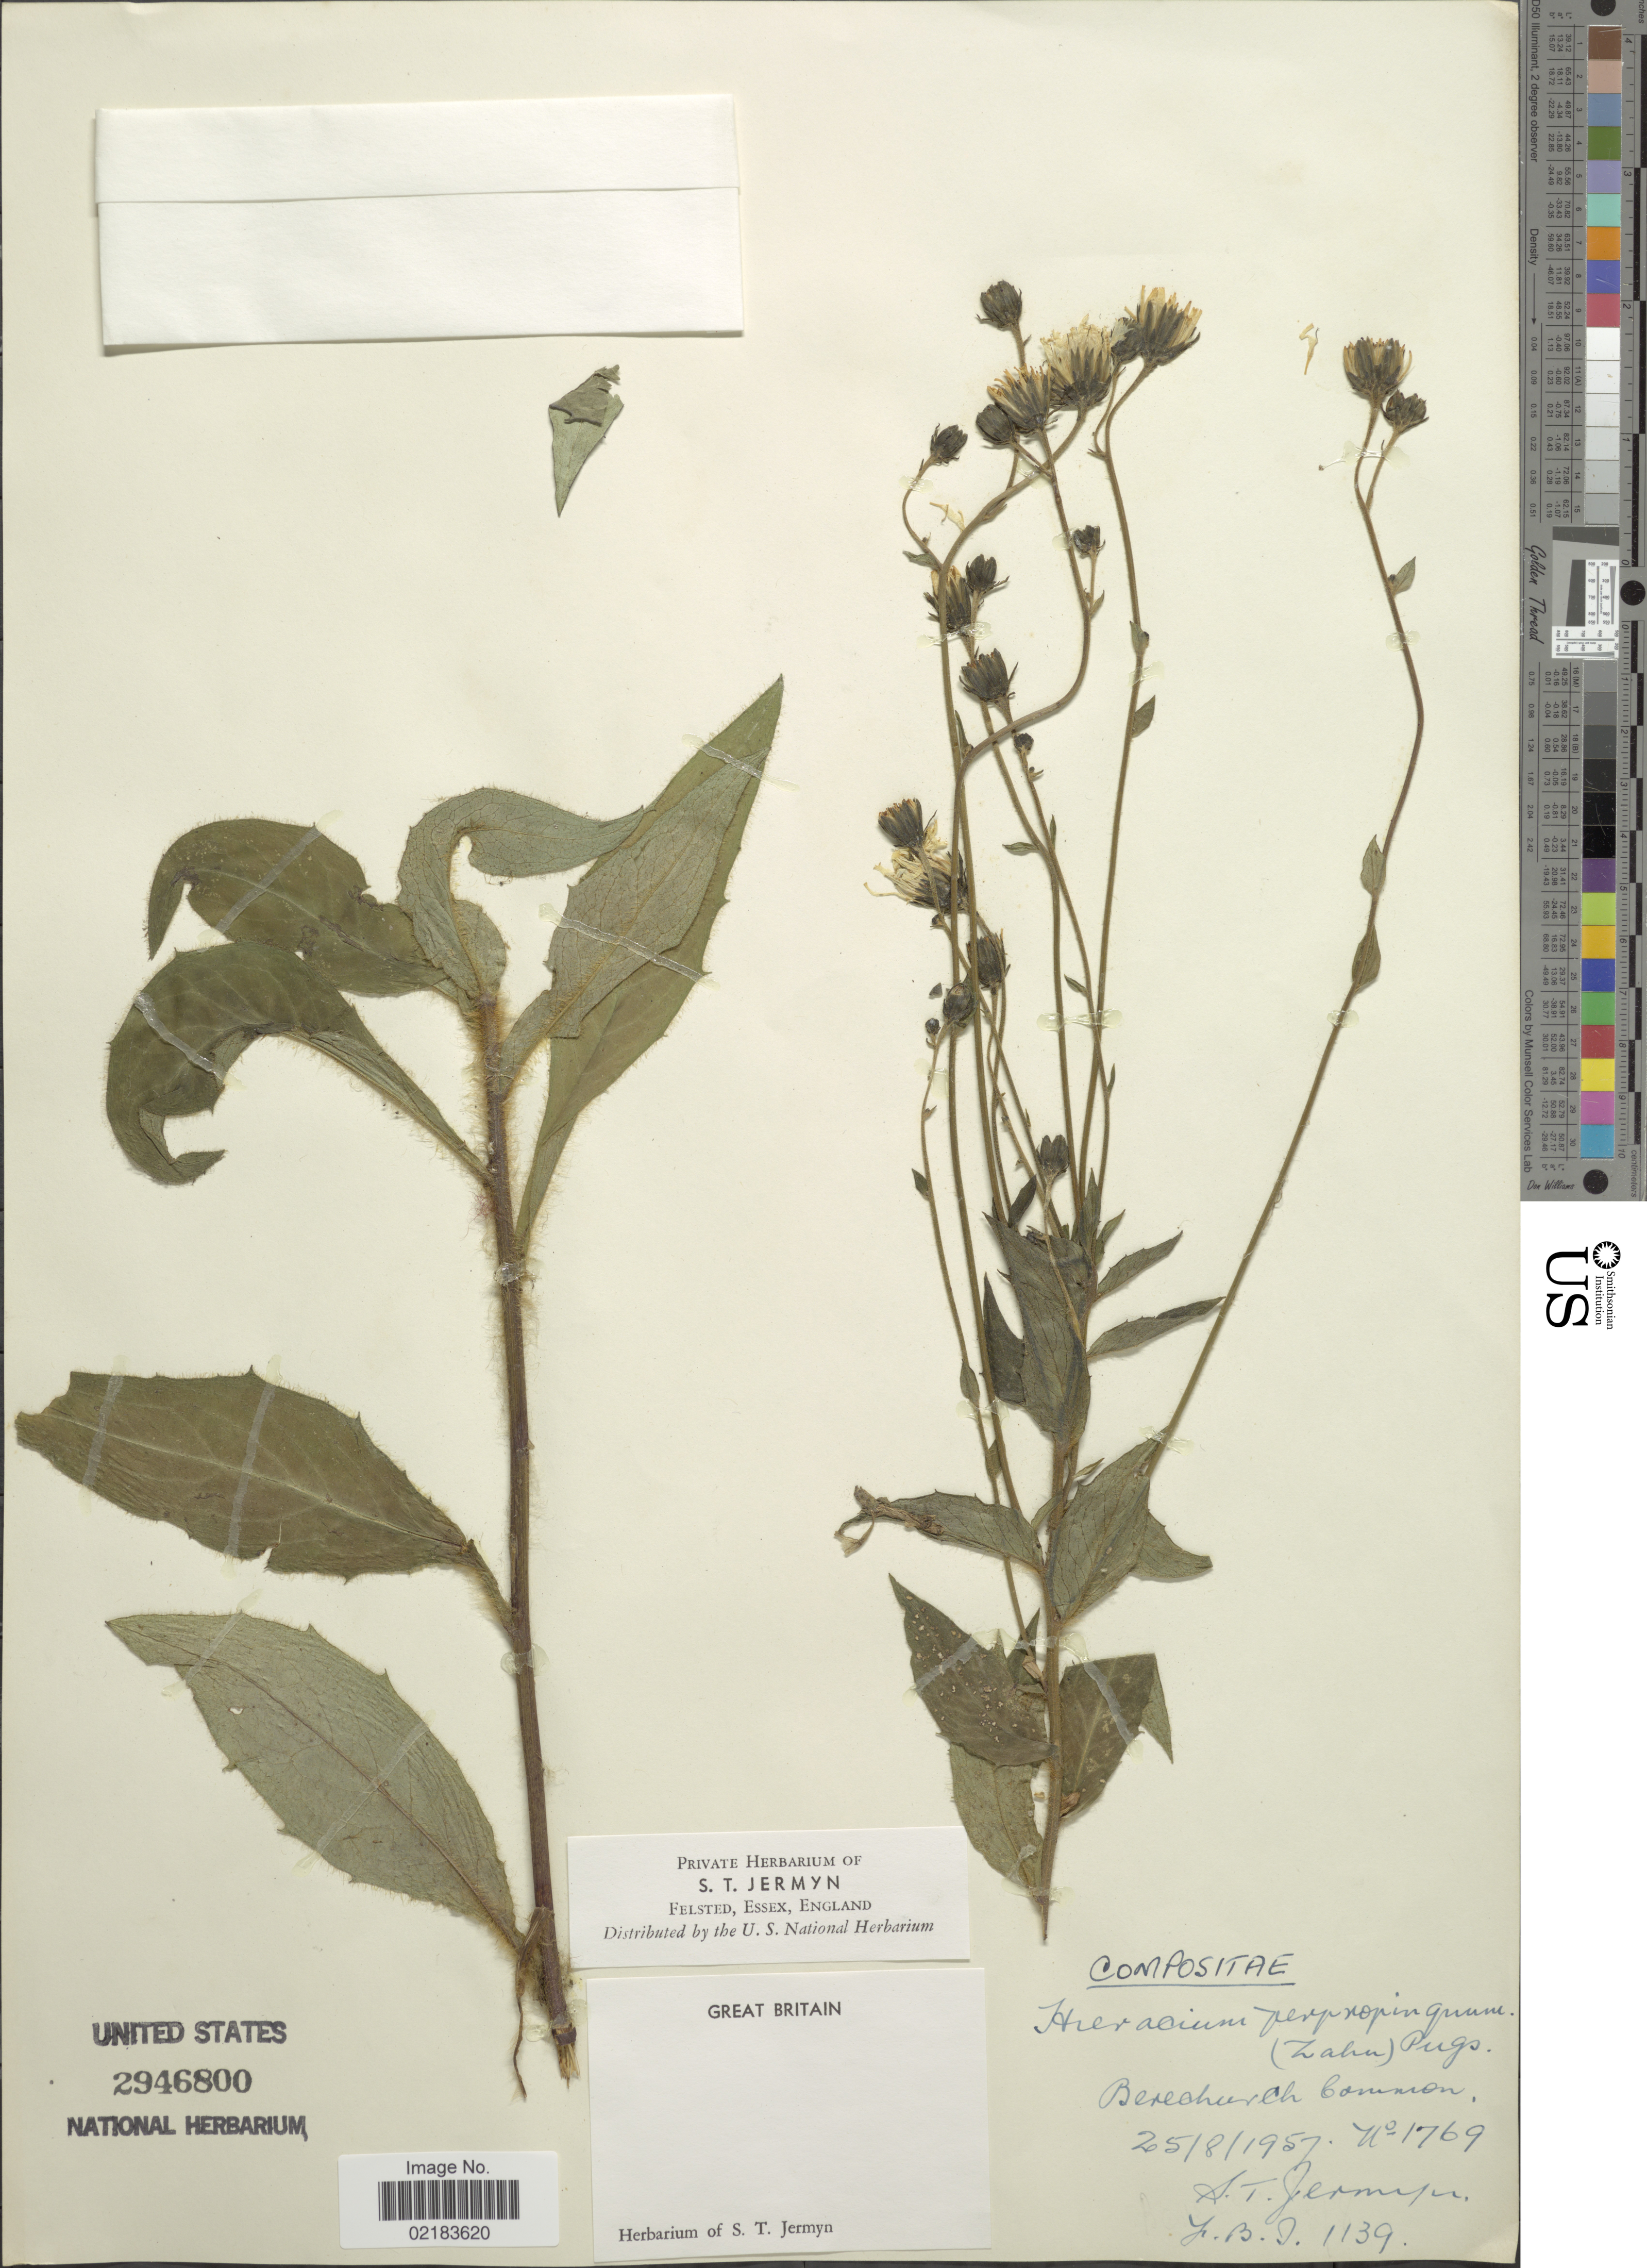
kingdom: Plantae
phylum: Tracheophyta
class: Magnoliopsida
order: Asterales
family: Asteraceae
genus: Hieracium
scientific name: Hieracium sabaudum subsp. propinguum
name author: (Sudre) Greuter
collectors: S. Jermyn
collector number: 1139/1769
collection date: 1957-08-25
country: United Kingdom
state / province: England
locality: Berechurch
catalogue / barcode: US 2946800